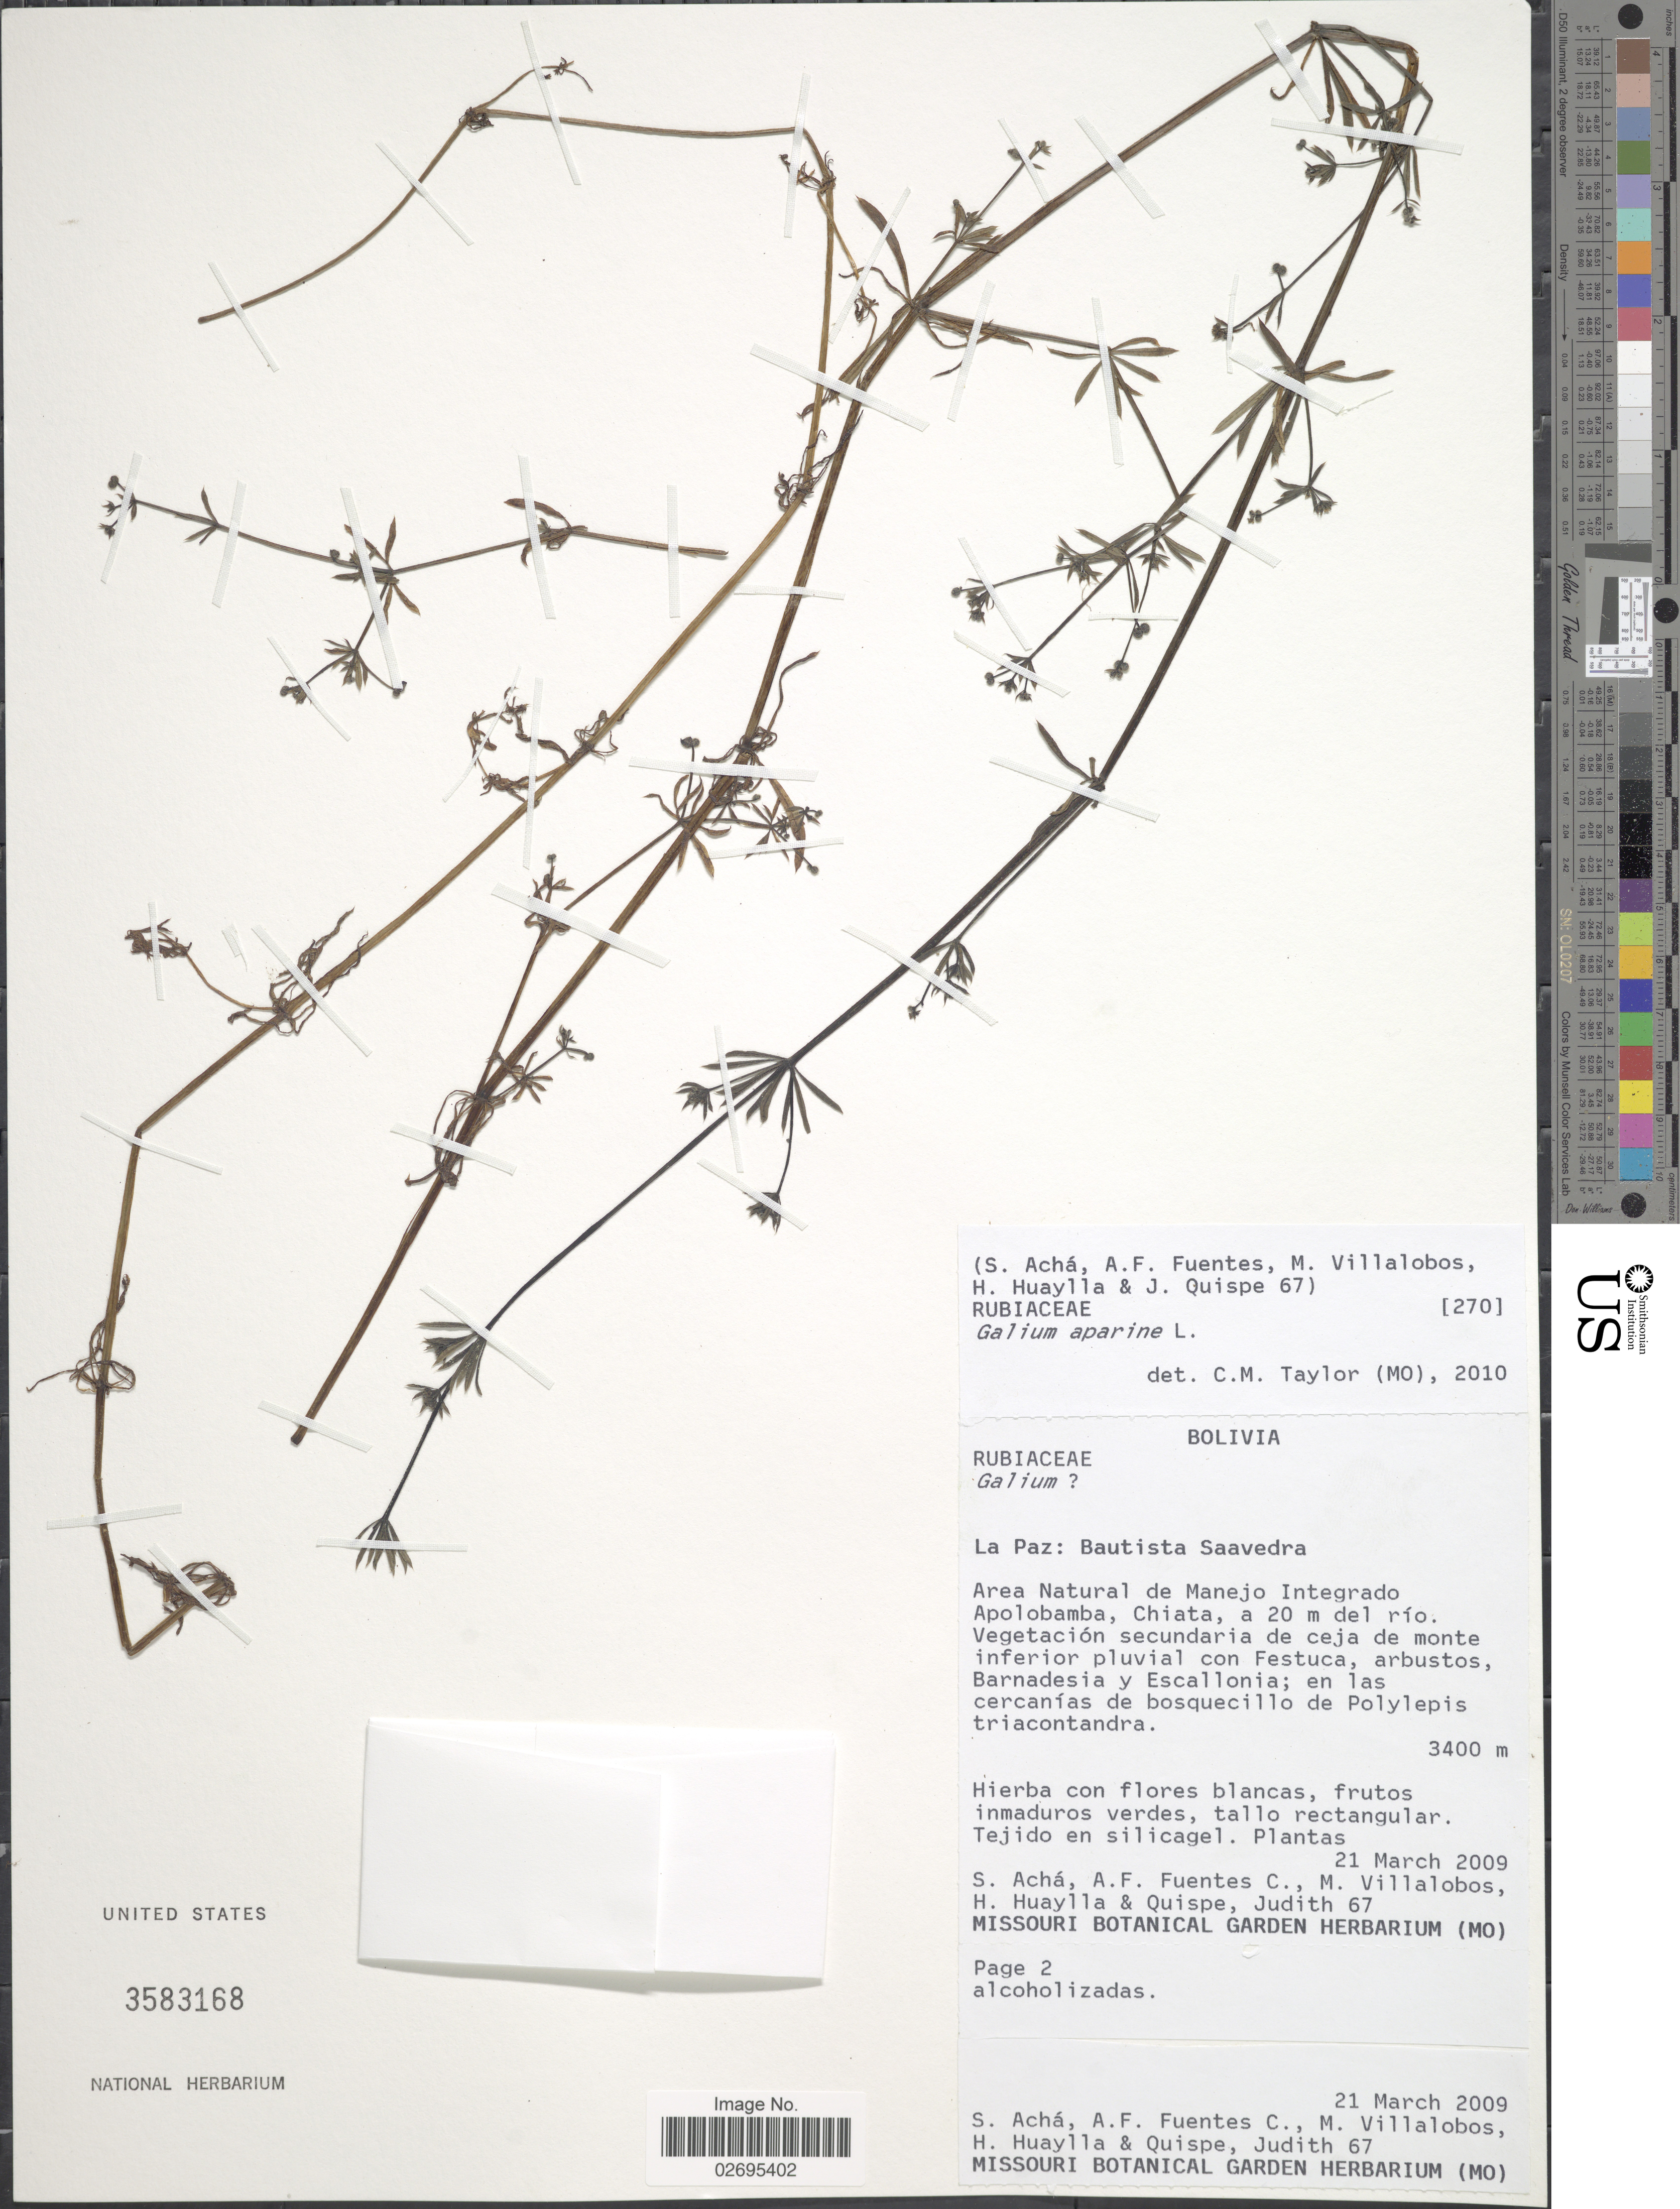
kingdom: Plantae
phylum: Tracheophyta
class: Magnoliopsida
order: Gentianales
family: Rubiaceae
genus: Galium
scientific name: Galium aparine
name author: L.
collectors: S. Acha, A. F. Fuentes C., M. Villalobos, H. Huaylla & et al.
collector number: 67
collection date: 2009-03-21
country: Bolivia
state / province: La Paz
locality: Bautista Saavedra, Area Natural de Manejo Integrado Apolobamba, Chiata, a 20 m del rio.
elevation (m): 3400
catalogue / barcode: US 3583168